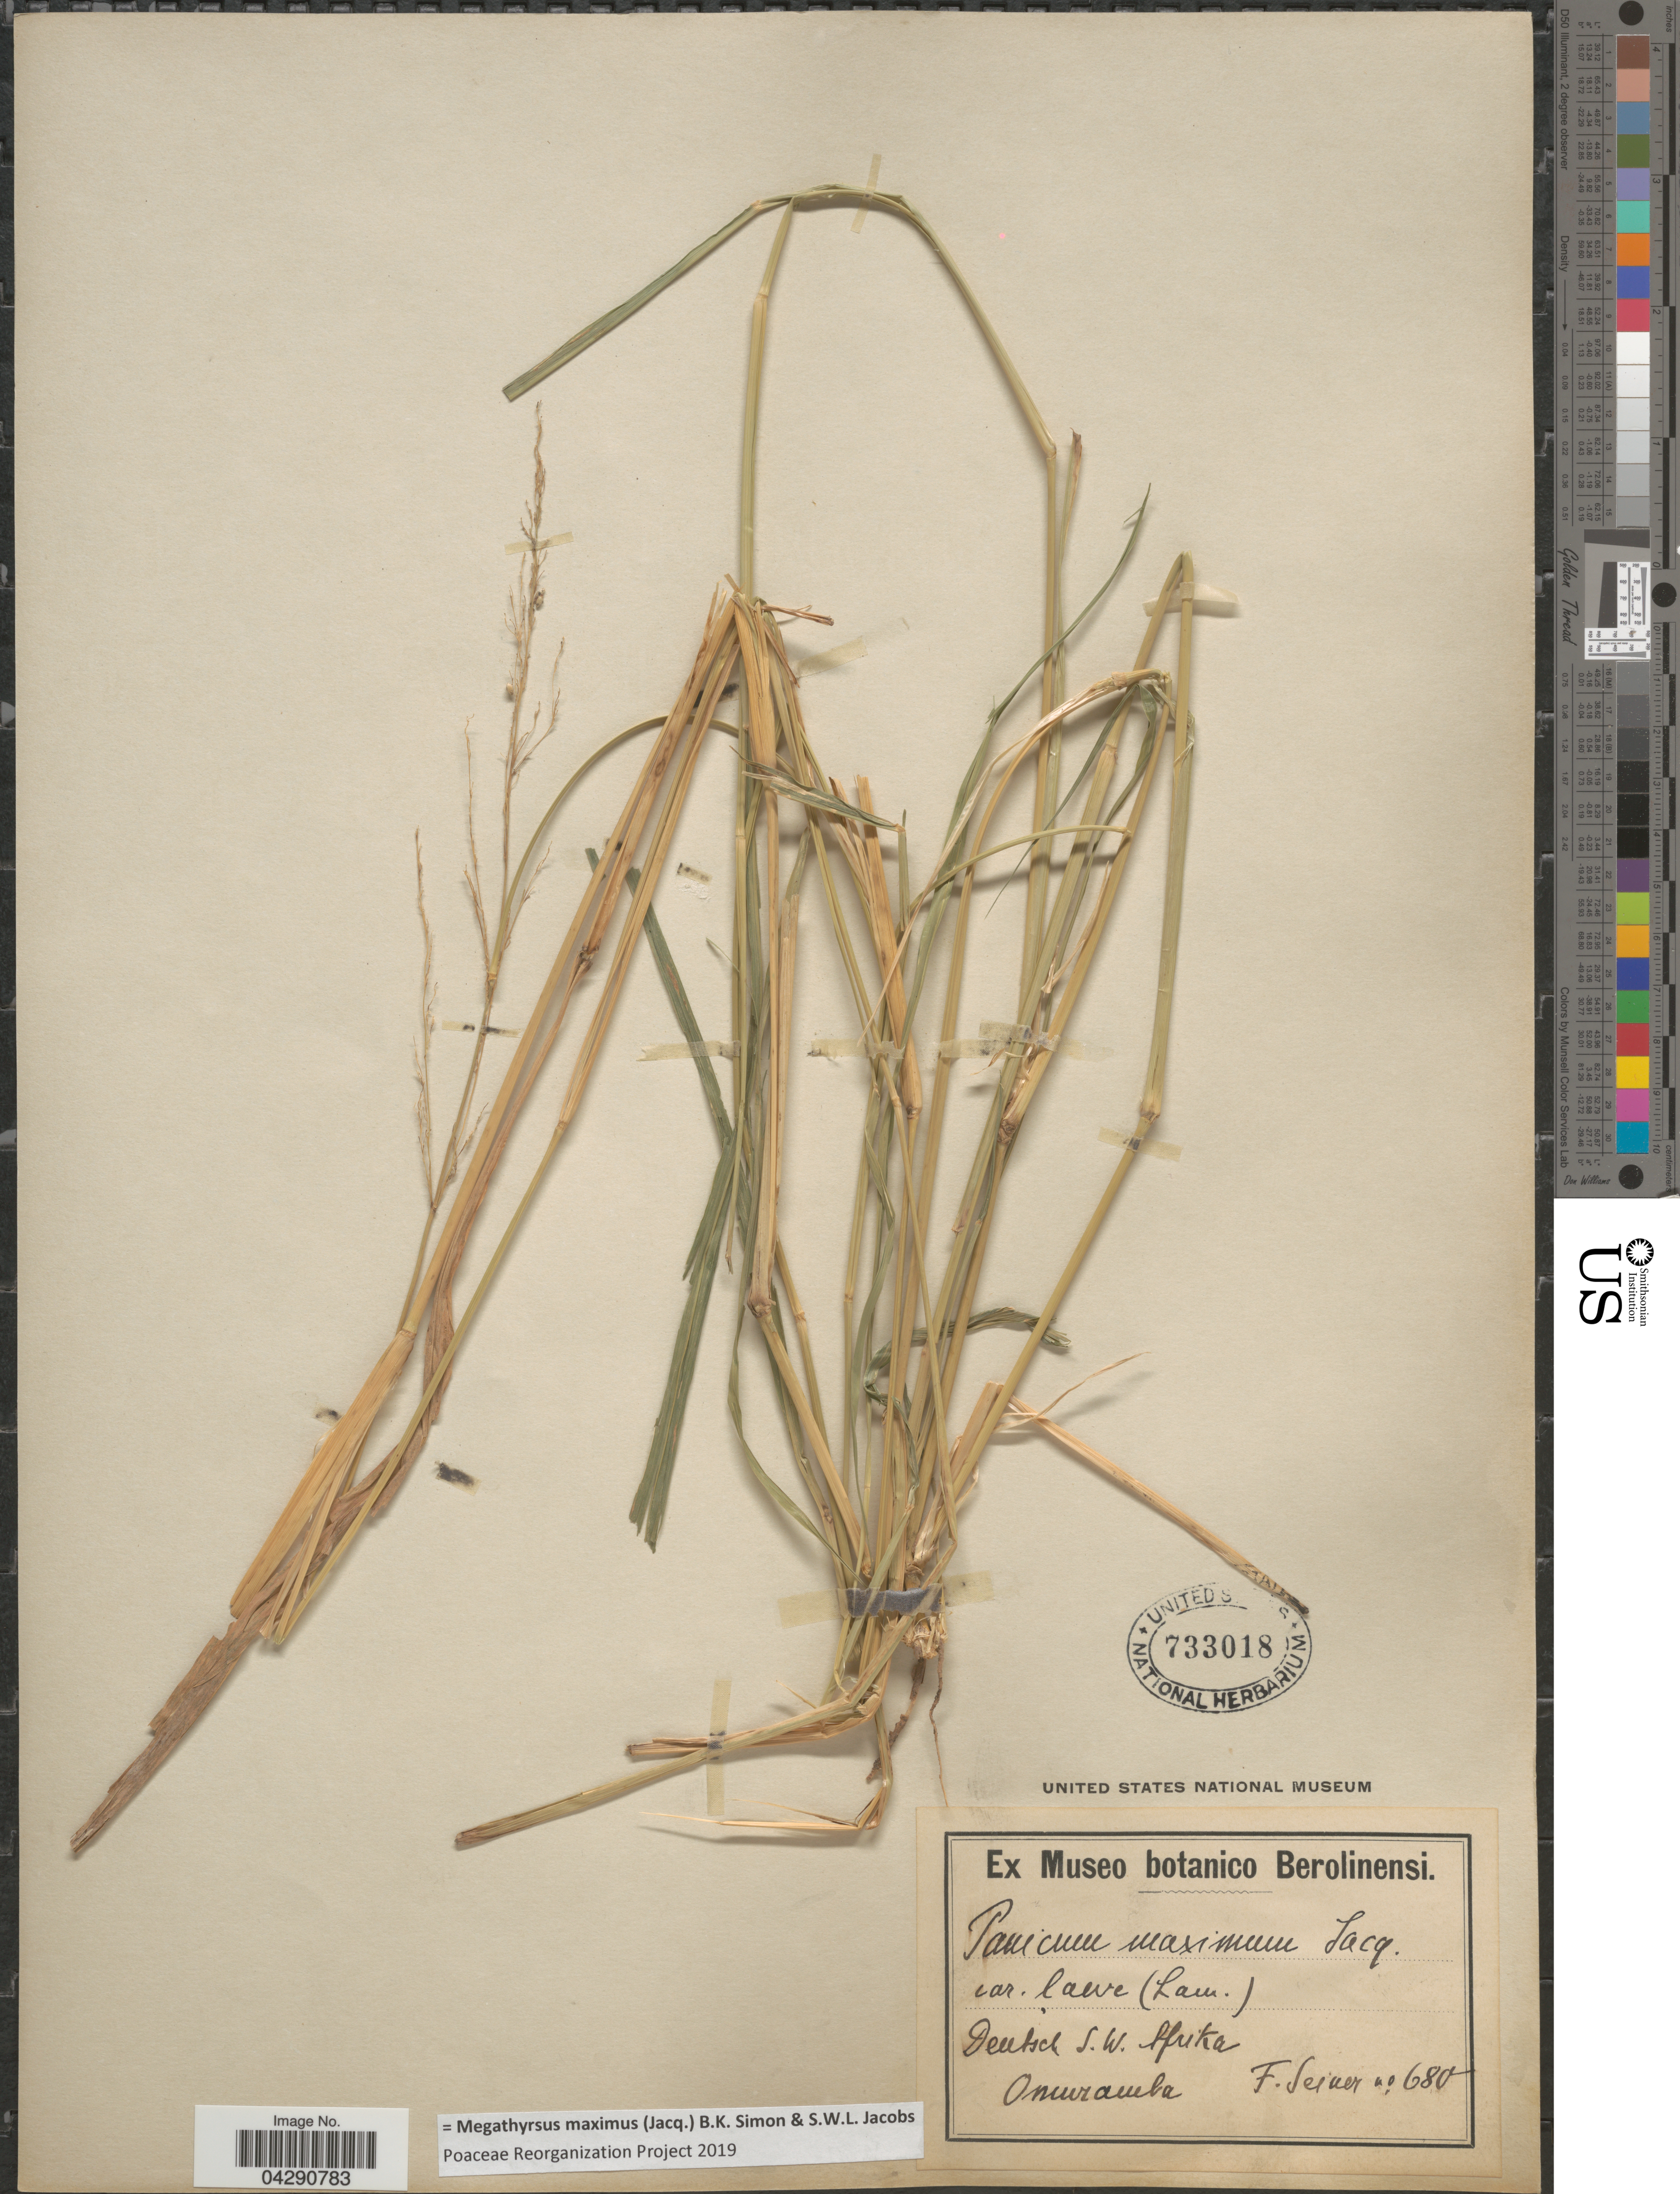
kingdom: Plantae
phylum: Tracheophyta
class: Liliopsida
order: Poales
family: Poaceae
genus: Megathyrsus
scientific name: Megathyrsus maximus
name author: (Jacq.) B.K. Simon & S.W.L. Jacobs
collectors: F. Seiner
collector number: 680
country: Namibia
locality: Deutsch S. W. Afrika.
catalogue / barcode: US 733018